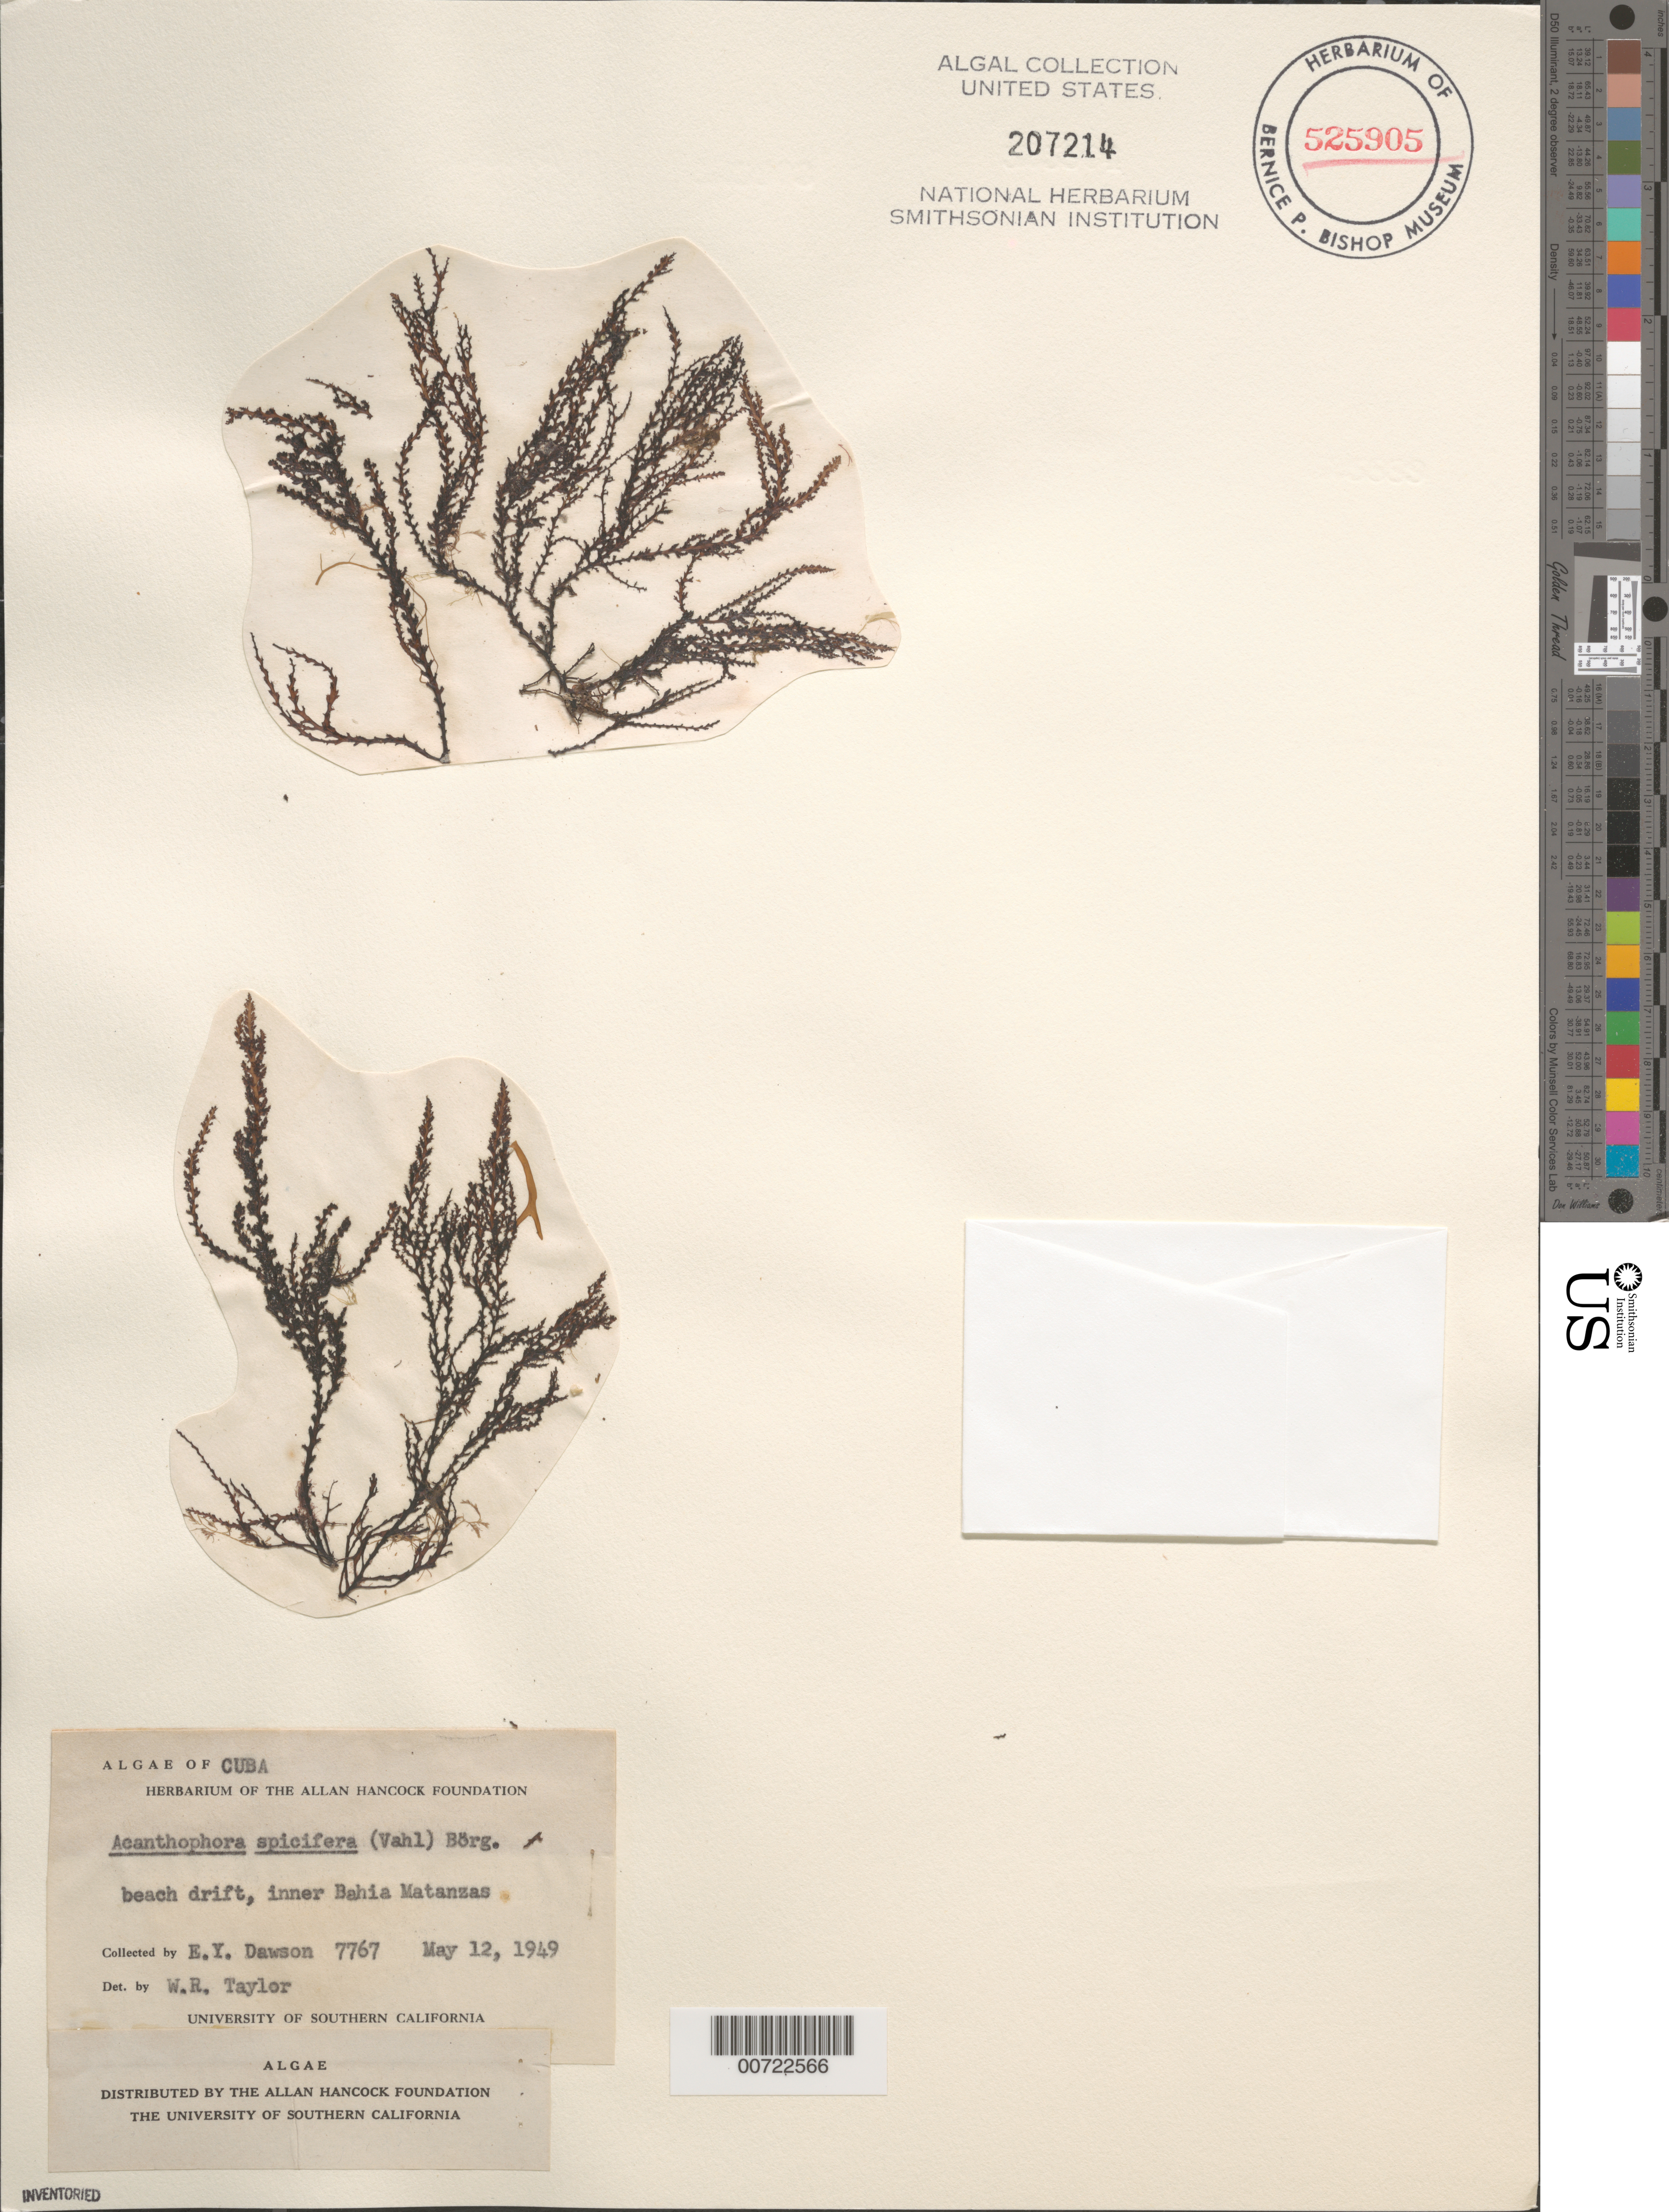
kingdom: Plantae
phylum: Rhodophyta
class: Florideophyceae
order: Ceramiales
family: Rhodomelaceae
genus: Acanthophora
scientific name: Acanthophora spicifera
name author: (Vahl) Børgesen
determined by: Taylor, William R.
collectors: E. Y. Dawson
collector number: EYD 7767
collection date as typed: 12 May 1949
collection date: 1949-05-12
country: Cuba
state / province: Matanzas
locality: Inner Bahia Matanzas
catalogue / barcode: US 207214